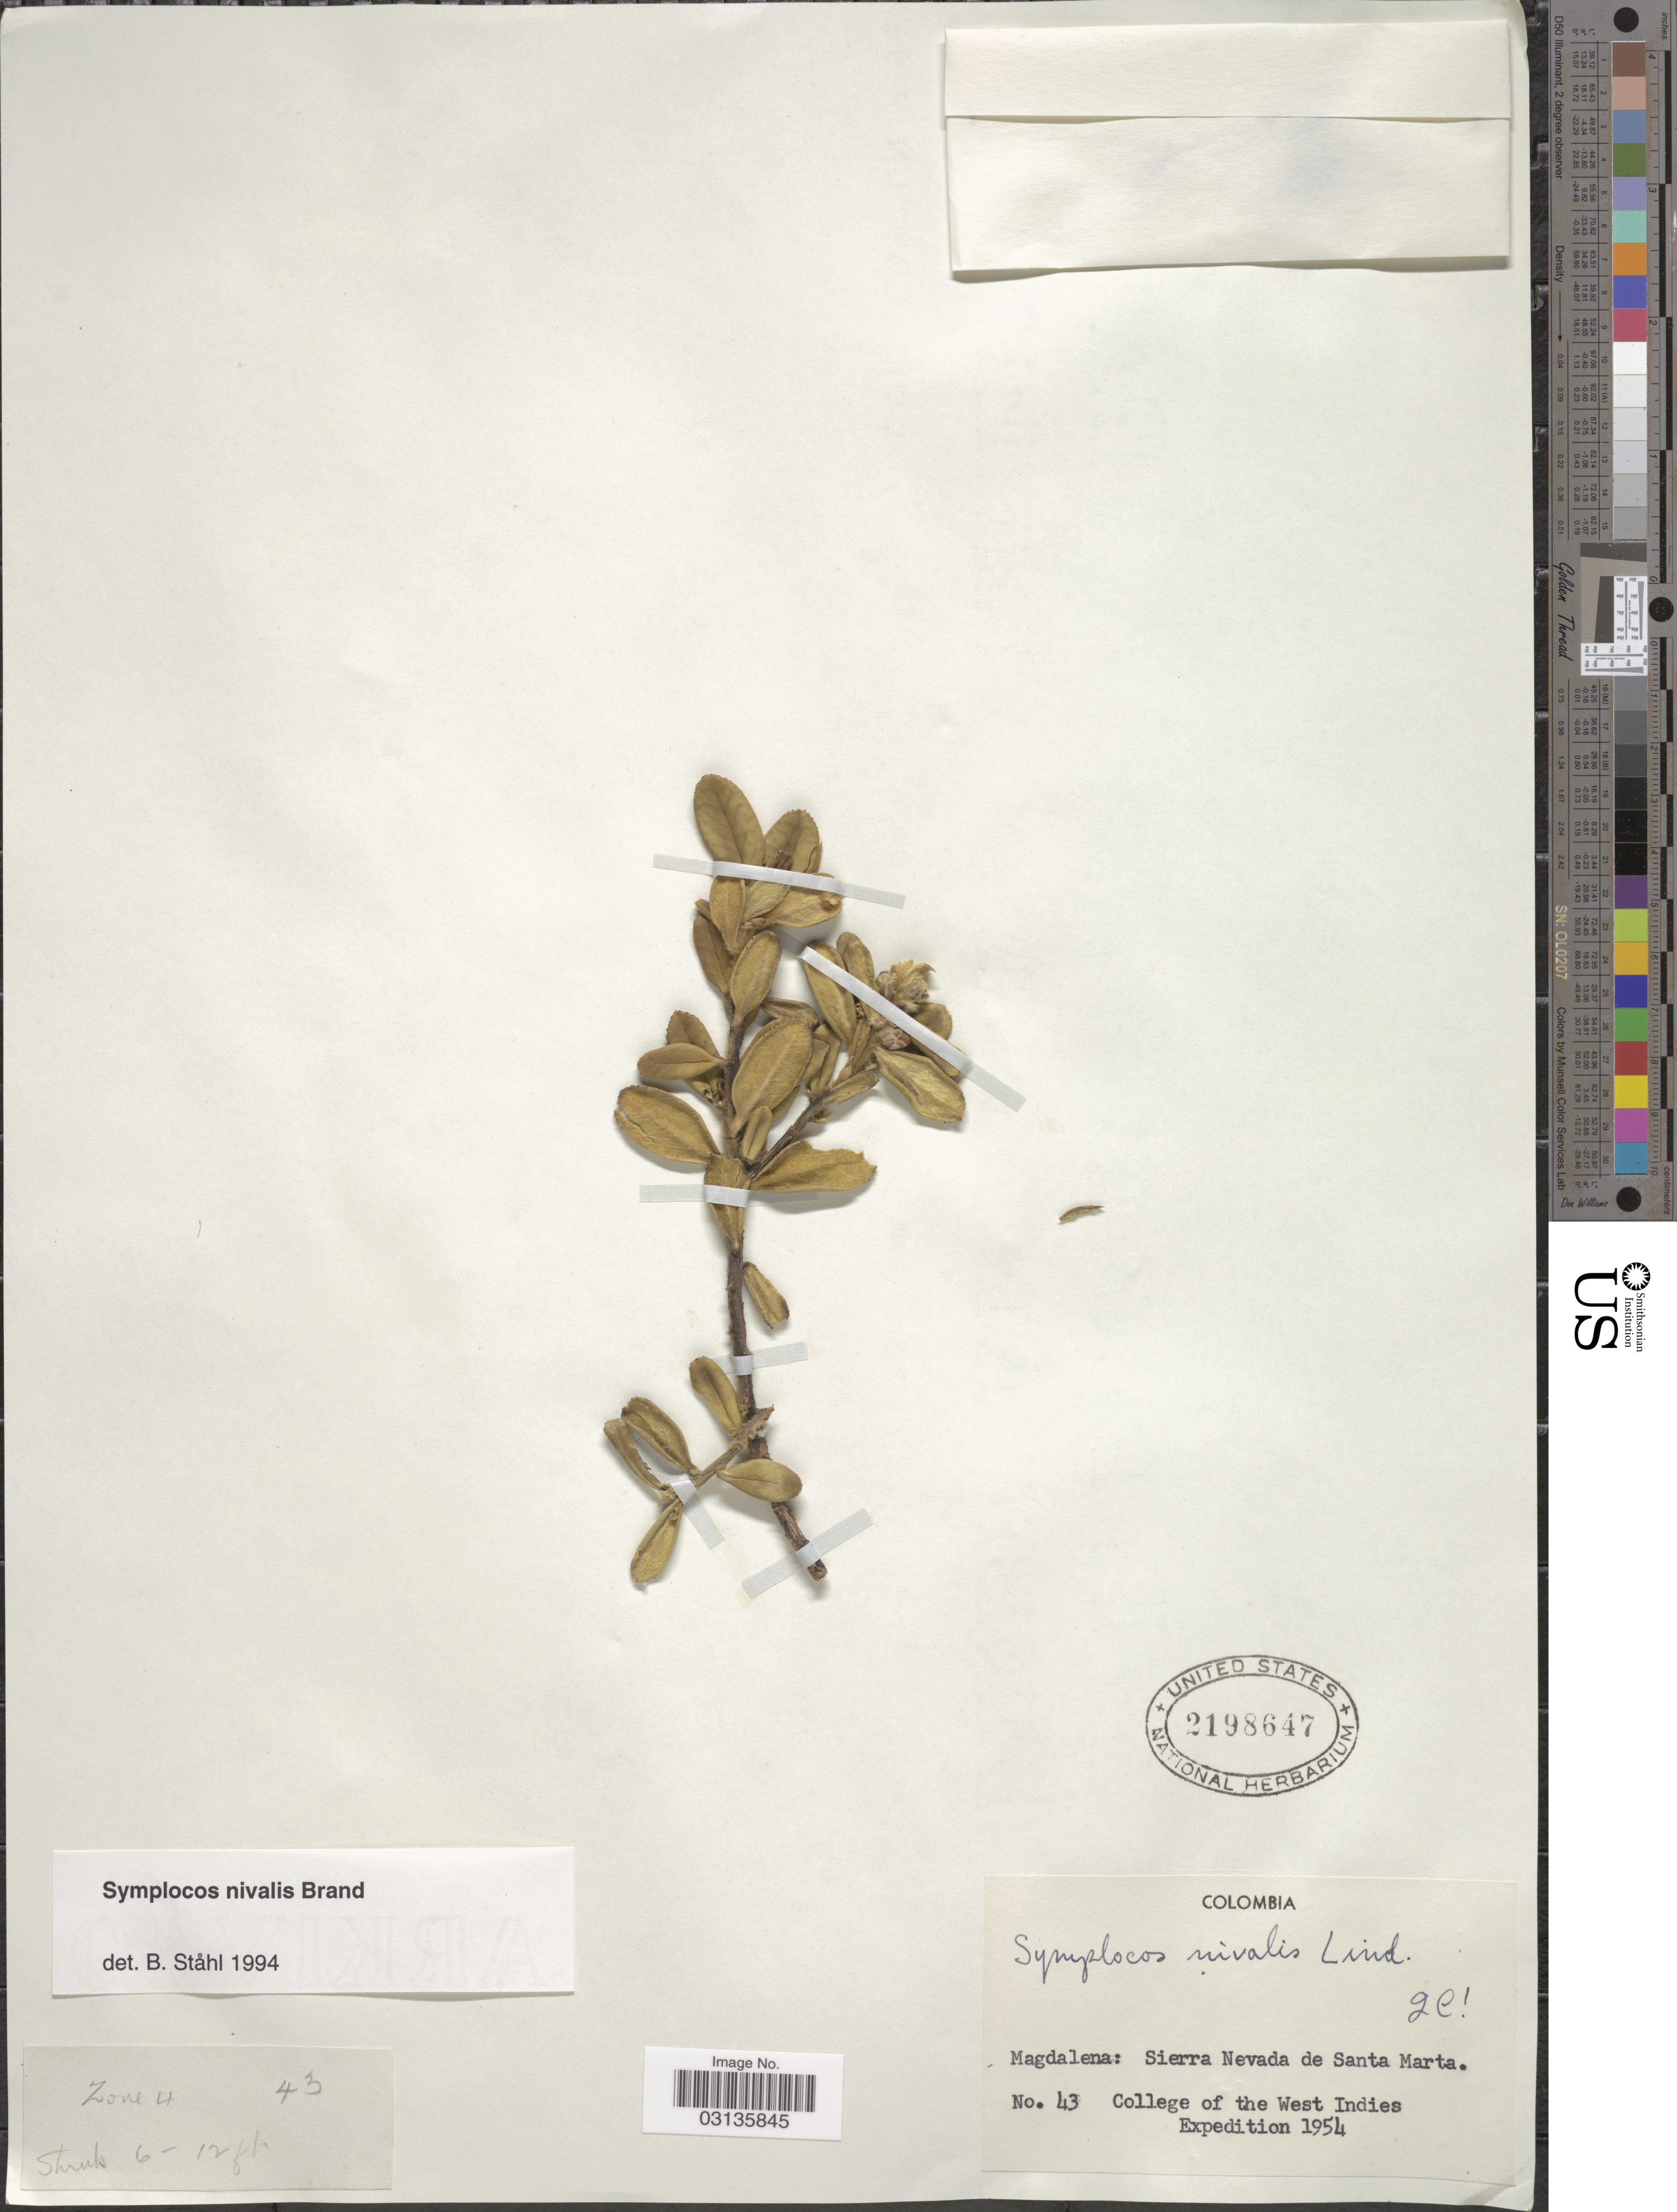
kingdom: Plantae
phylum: Tracheophyta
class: Magnoliopsida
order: Ericales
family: Symplocaceae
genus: Symplocos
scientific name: Symplocos nivalis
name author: Linden ex Brand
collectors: College of the West Indies Expedition 1954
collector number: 43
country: Colombia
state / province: Magdalena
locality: Sierra Nevada de Santa Marta.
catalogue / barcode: US 2198647